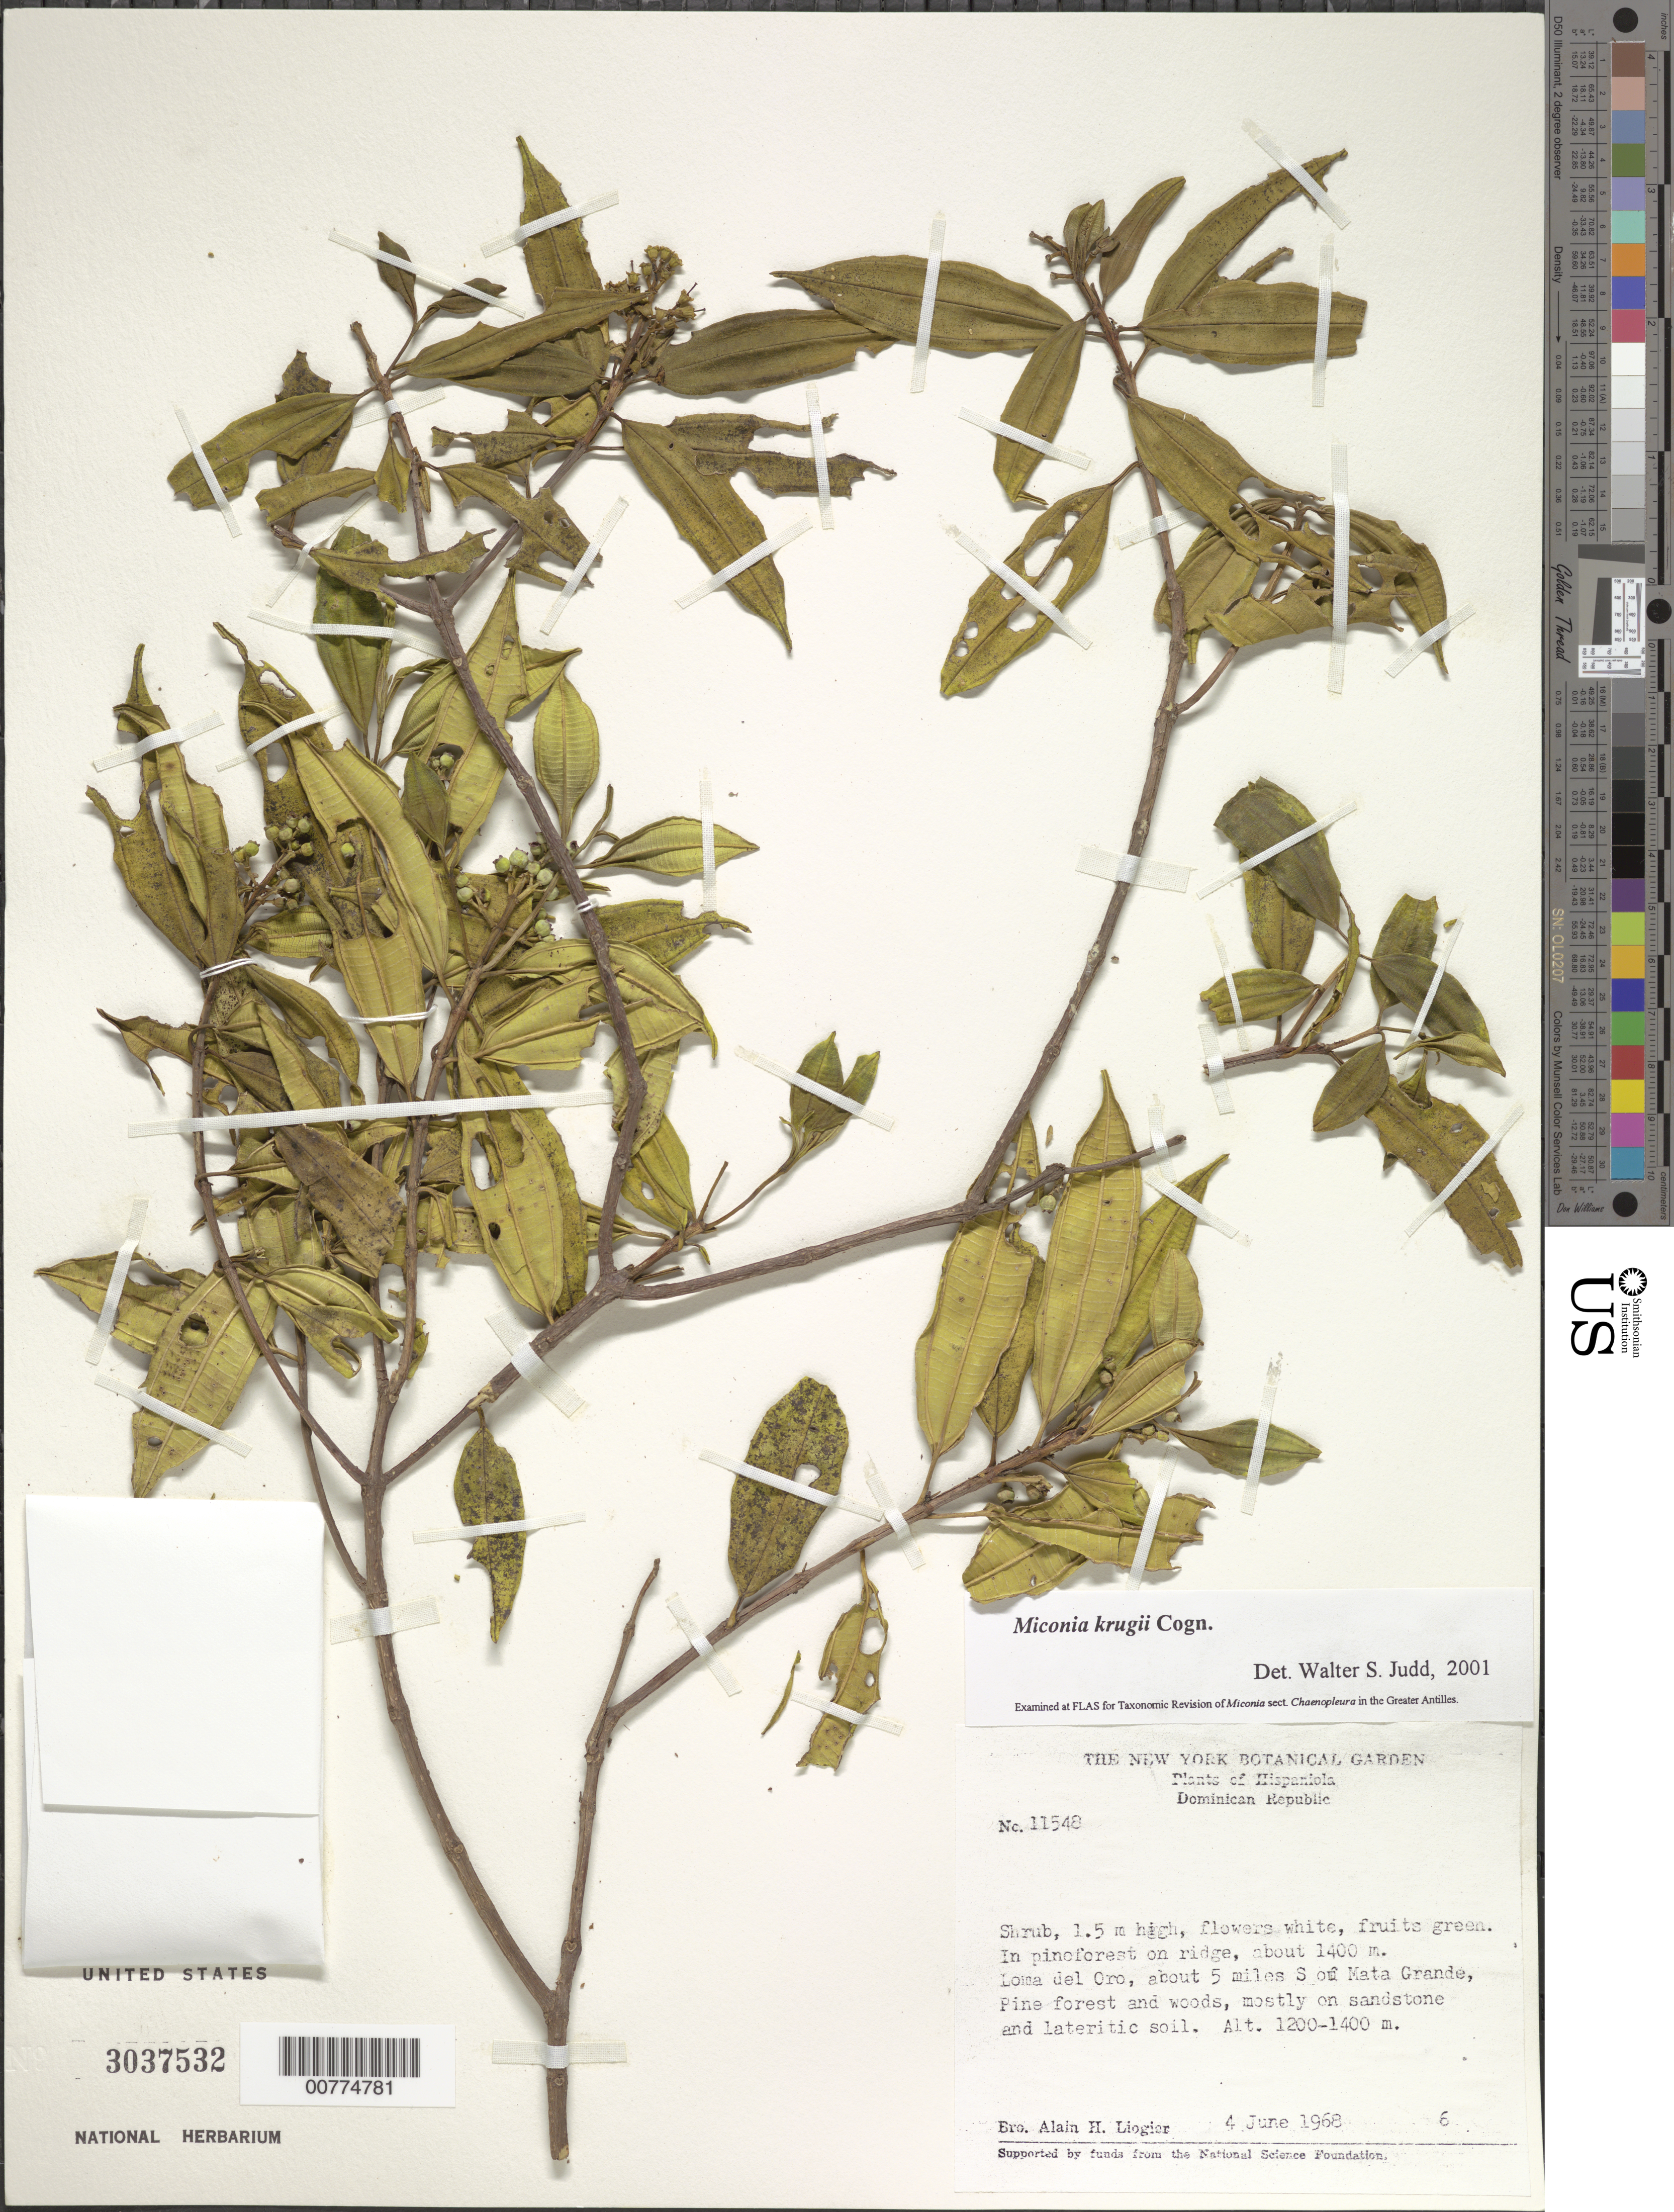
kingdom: Plantae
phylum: Tracheophyta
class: Magnoliopsida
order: Myrtales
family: Melastomataceae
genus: Miconia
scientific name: Miconia krugii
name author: Cogn.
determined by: Judd, Walter S.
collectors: A. H. Liogier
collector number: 11548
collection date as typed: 04 Jun 1968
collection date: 1968-06-04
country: Dominican Republic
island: Hispaniola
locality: Loma del Oro, about 5 miles S of Mata Grande, about 1400 m.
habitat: In pine forest on ridge and woods mostly on sandstone and lateritic soil.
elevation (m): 1200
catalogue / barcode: US 3037532